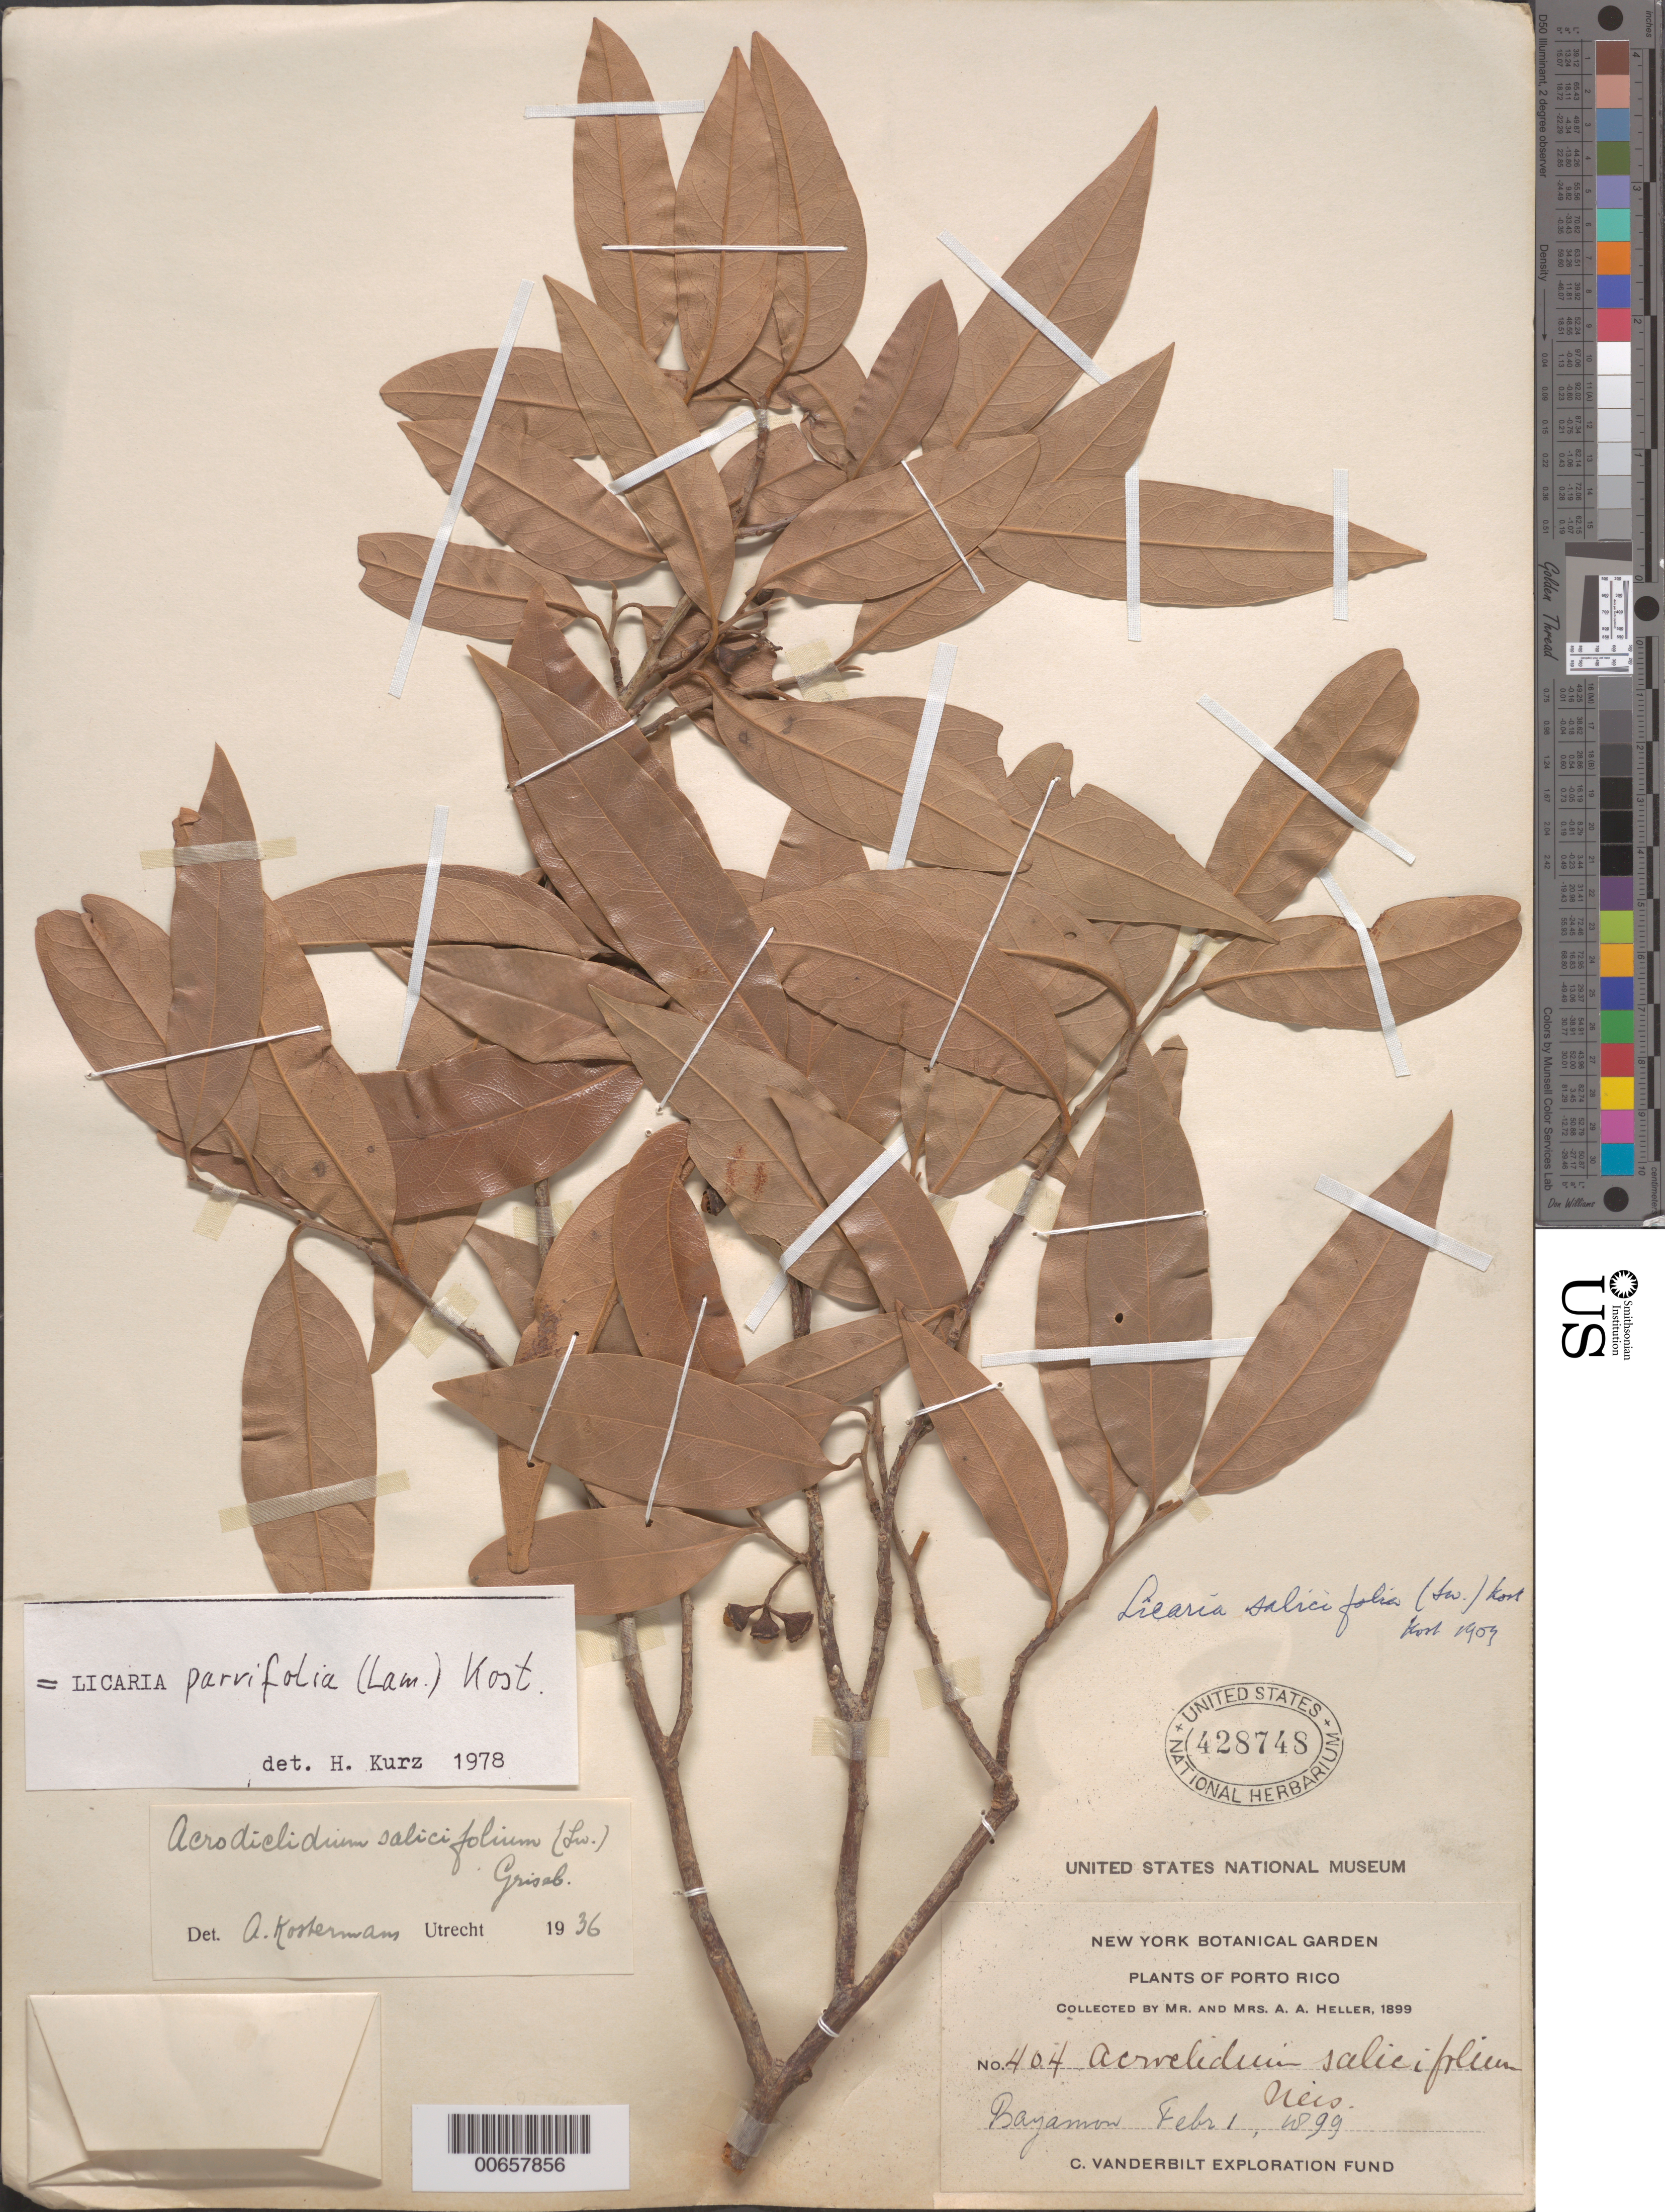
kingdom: Plantae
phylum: Tracheophyta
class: Magnoliopsida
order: Laurales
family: Lauraceae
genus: Licaria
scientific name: Licaria parvifolia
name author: (Lam.) Kosterm. ex León & Alain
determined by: Kurz, H.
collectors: A. A. Heller & -- Heller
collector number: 404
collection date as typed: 01 Feb 1899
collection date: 1899-02-01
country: Puerto Rico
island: Greater Antilles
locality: Bayamon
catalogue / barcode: US 428748